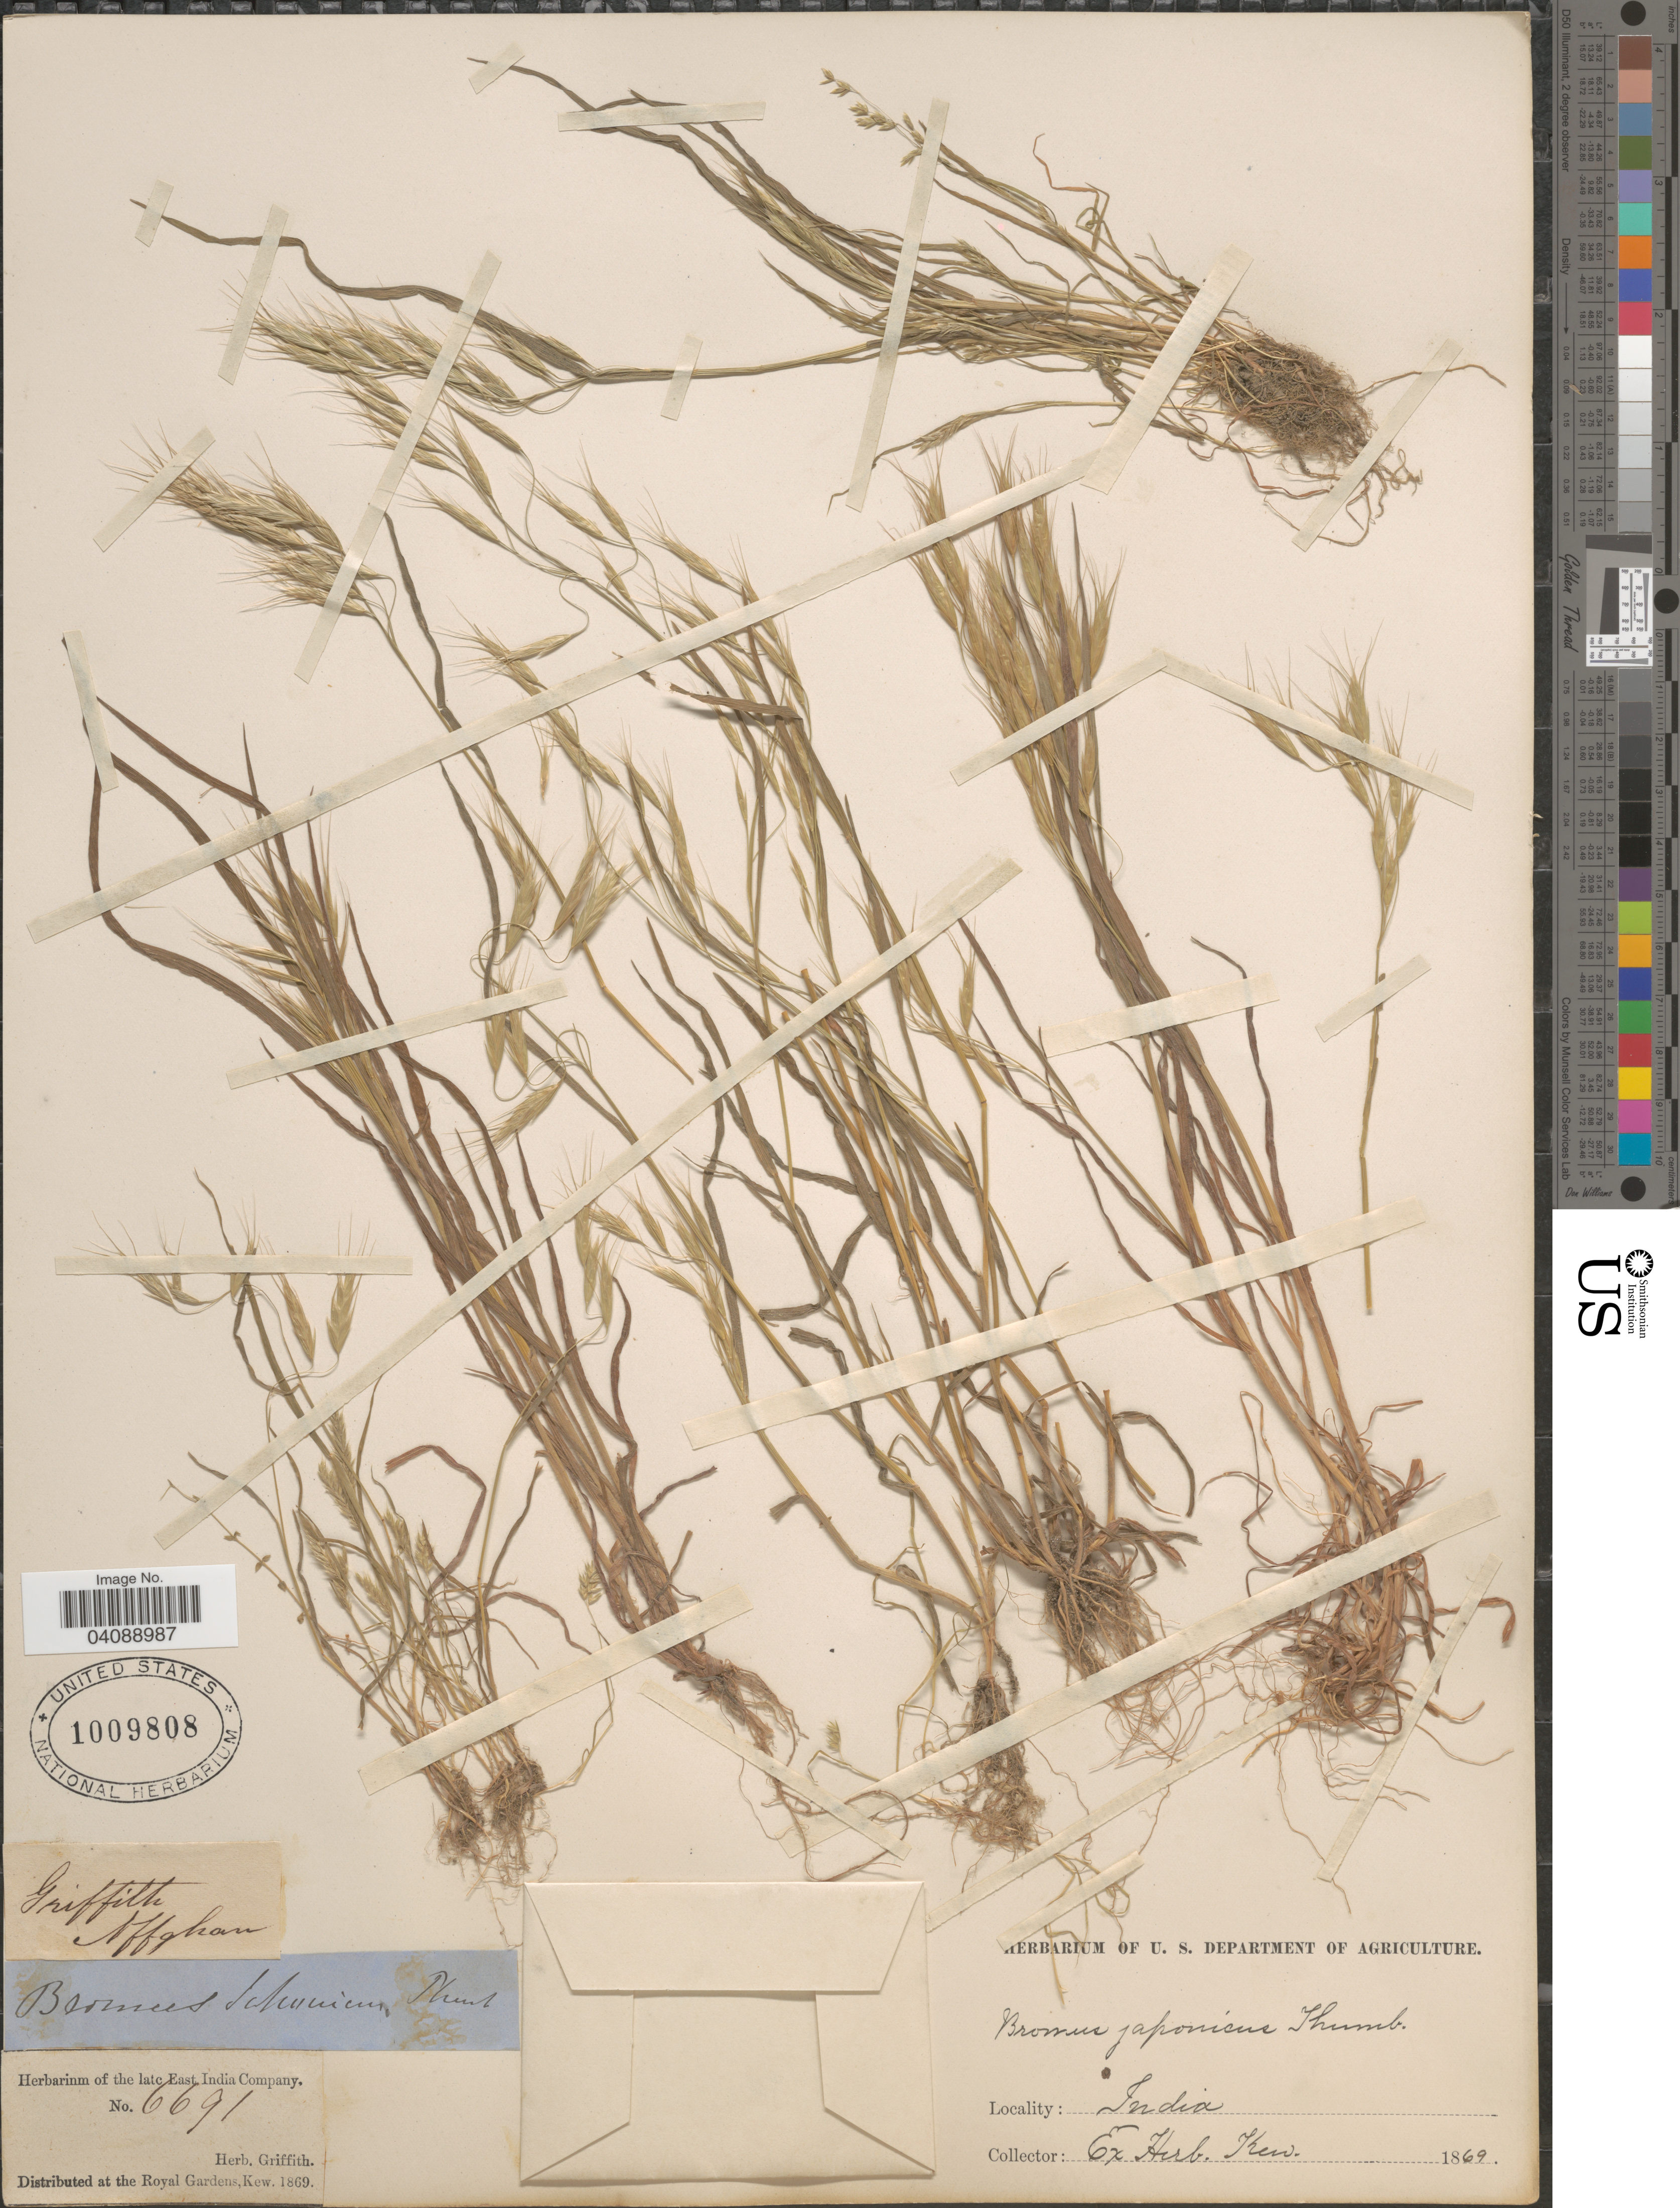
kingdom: Plantae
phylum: Tracheophyta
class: Liliopsida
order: Poales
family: Poaceae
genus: Bromus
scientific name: Bromus japonicus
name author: Houtt.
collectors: -. Griffith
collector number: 6691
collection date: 1869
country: India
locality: Affghan.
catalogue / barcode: US 1009808